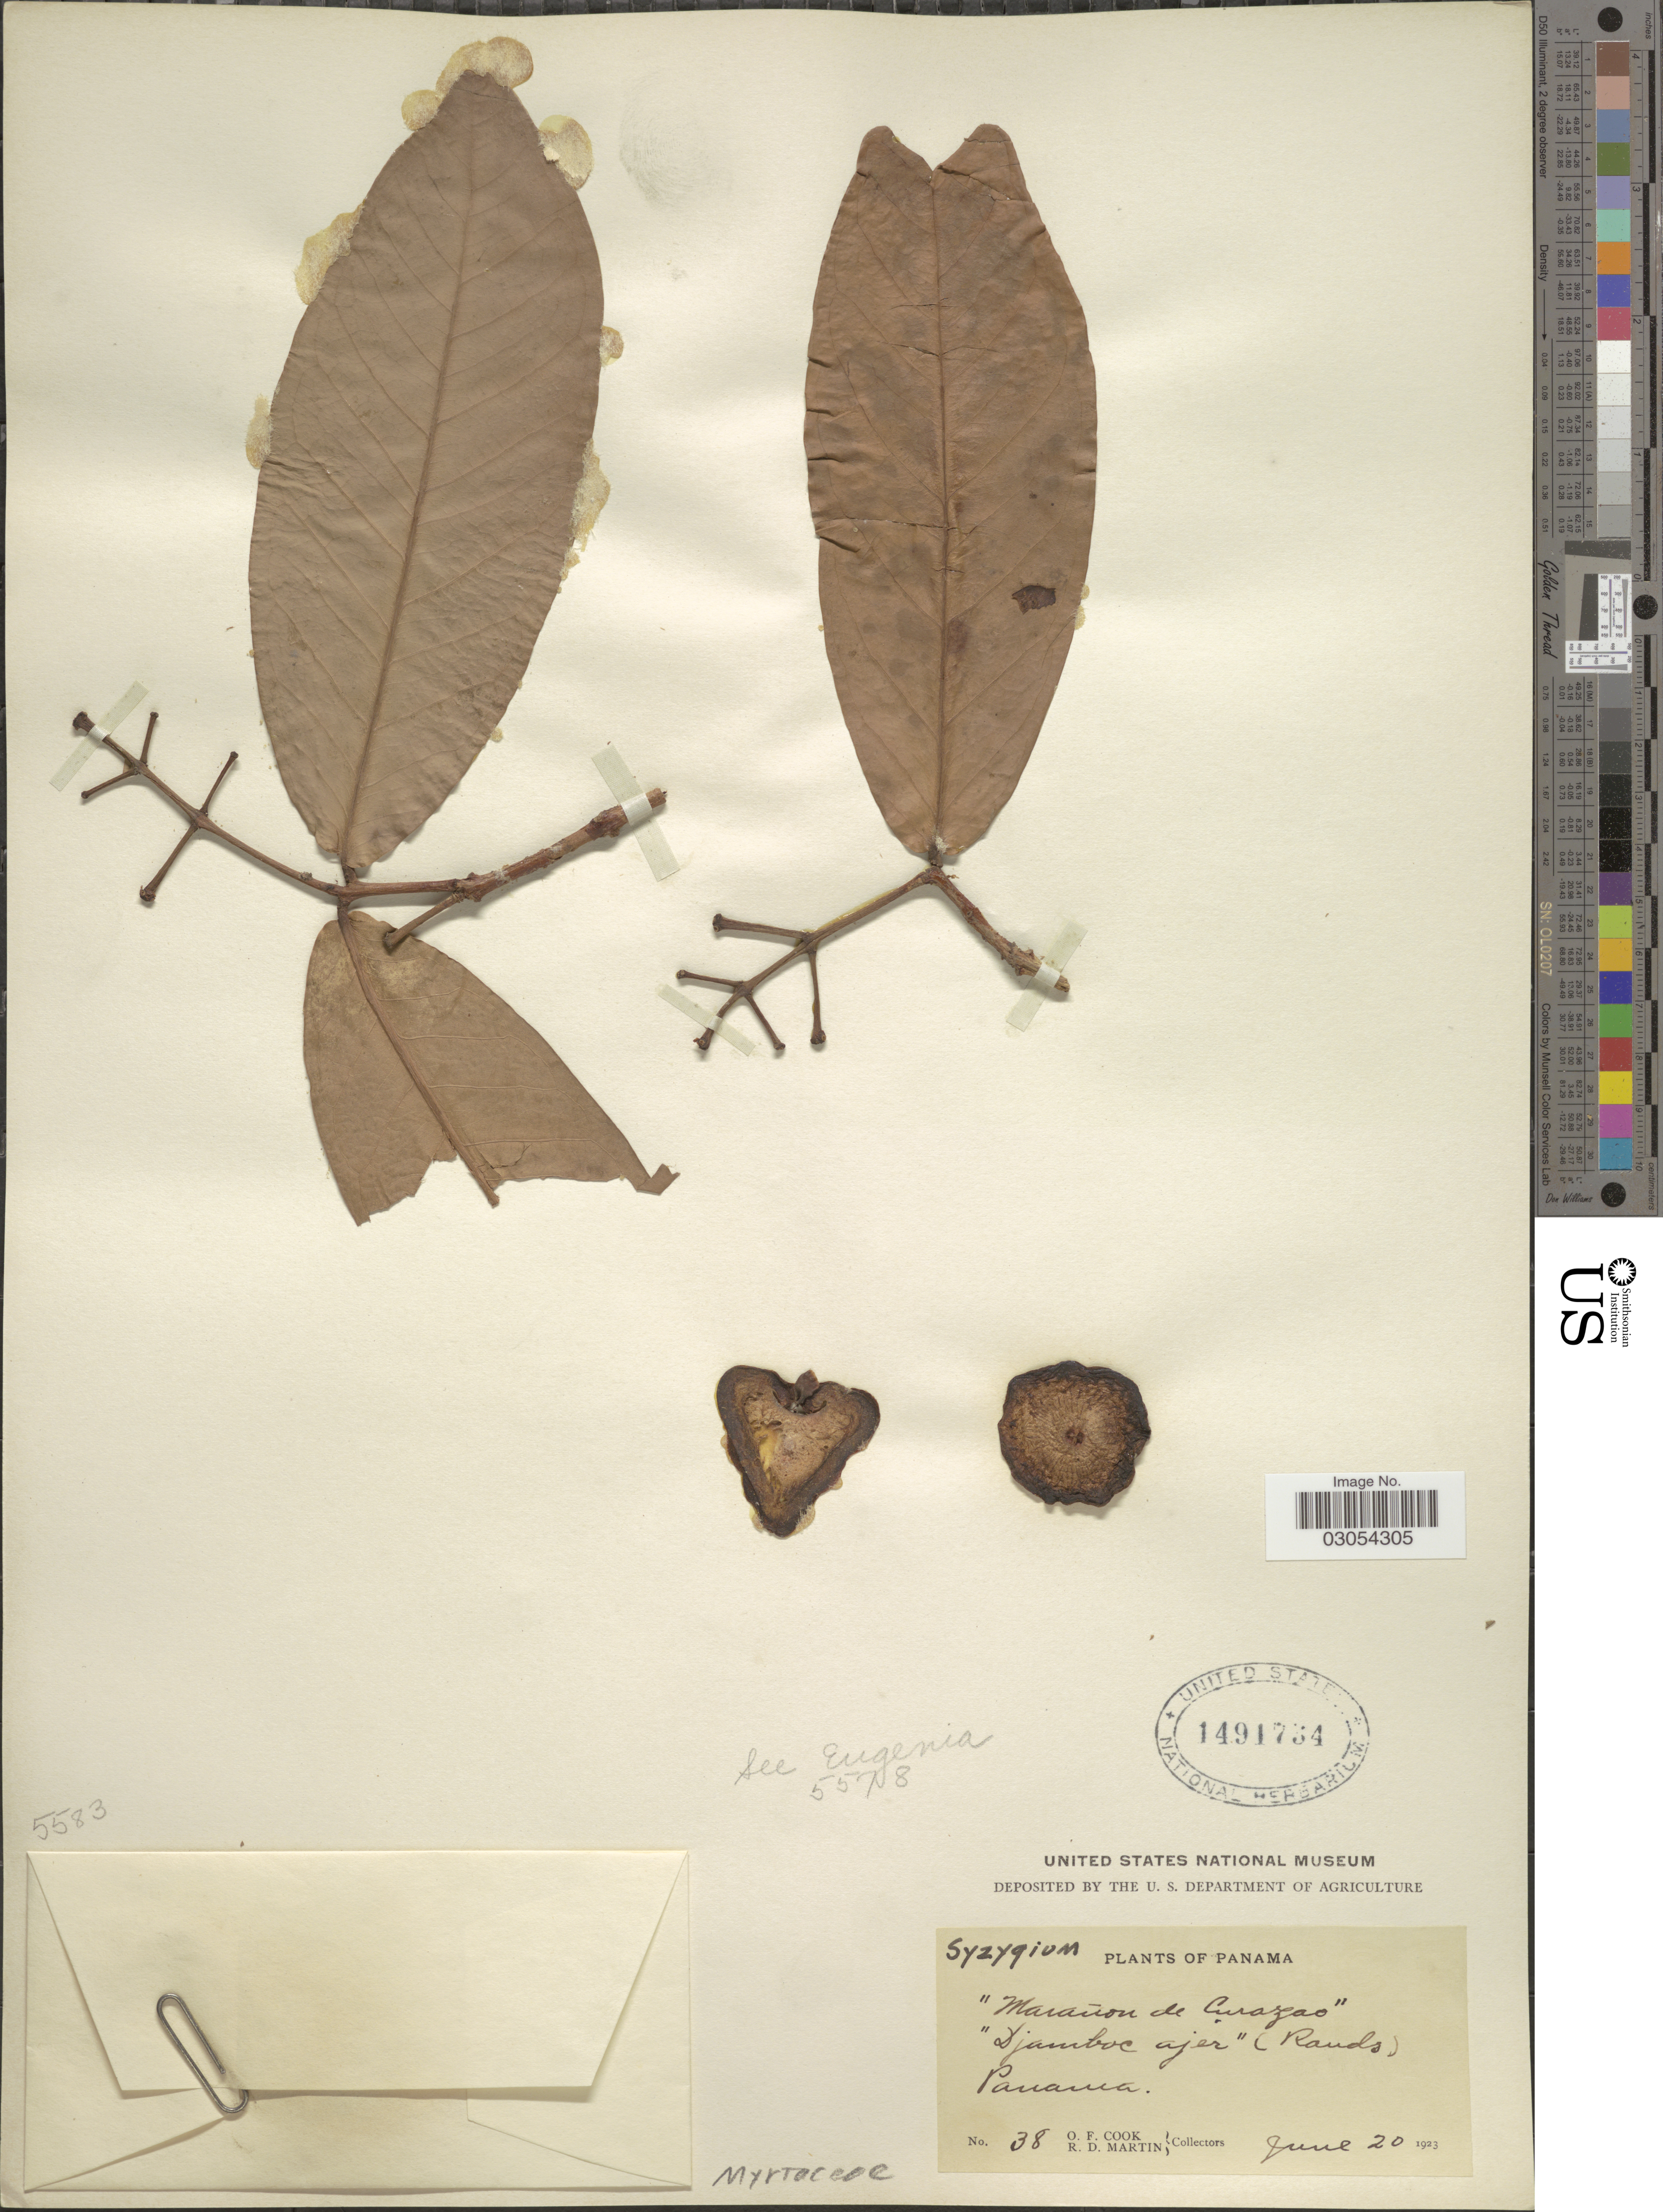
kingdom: Plantae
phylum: Tracheophyta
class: Magnoliopsida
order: Myrtales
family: Myrtaceae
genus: Eugenia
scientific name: Eugenia sp.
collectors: O. F. Cook & R. D. Martin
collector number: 38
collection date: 1923-06-20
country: Panama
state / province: Panamá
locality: Marañon de Curazao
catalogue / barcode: US 1491734